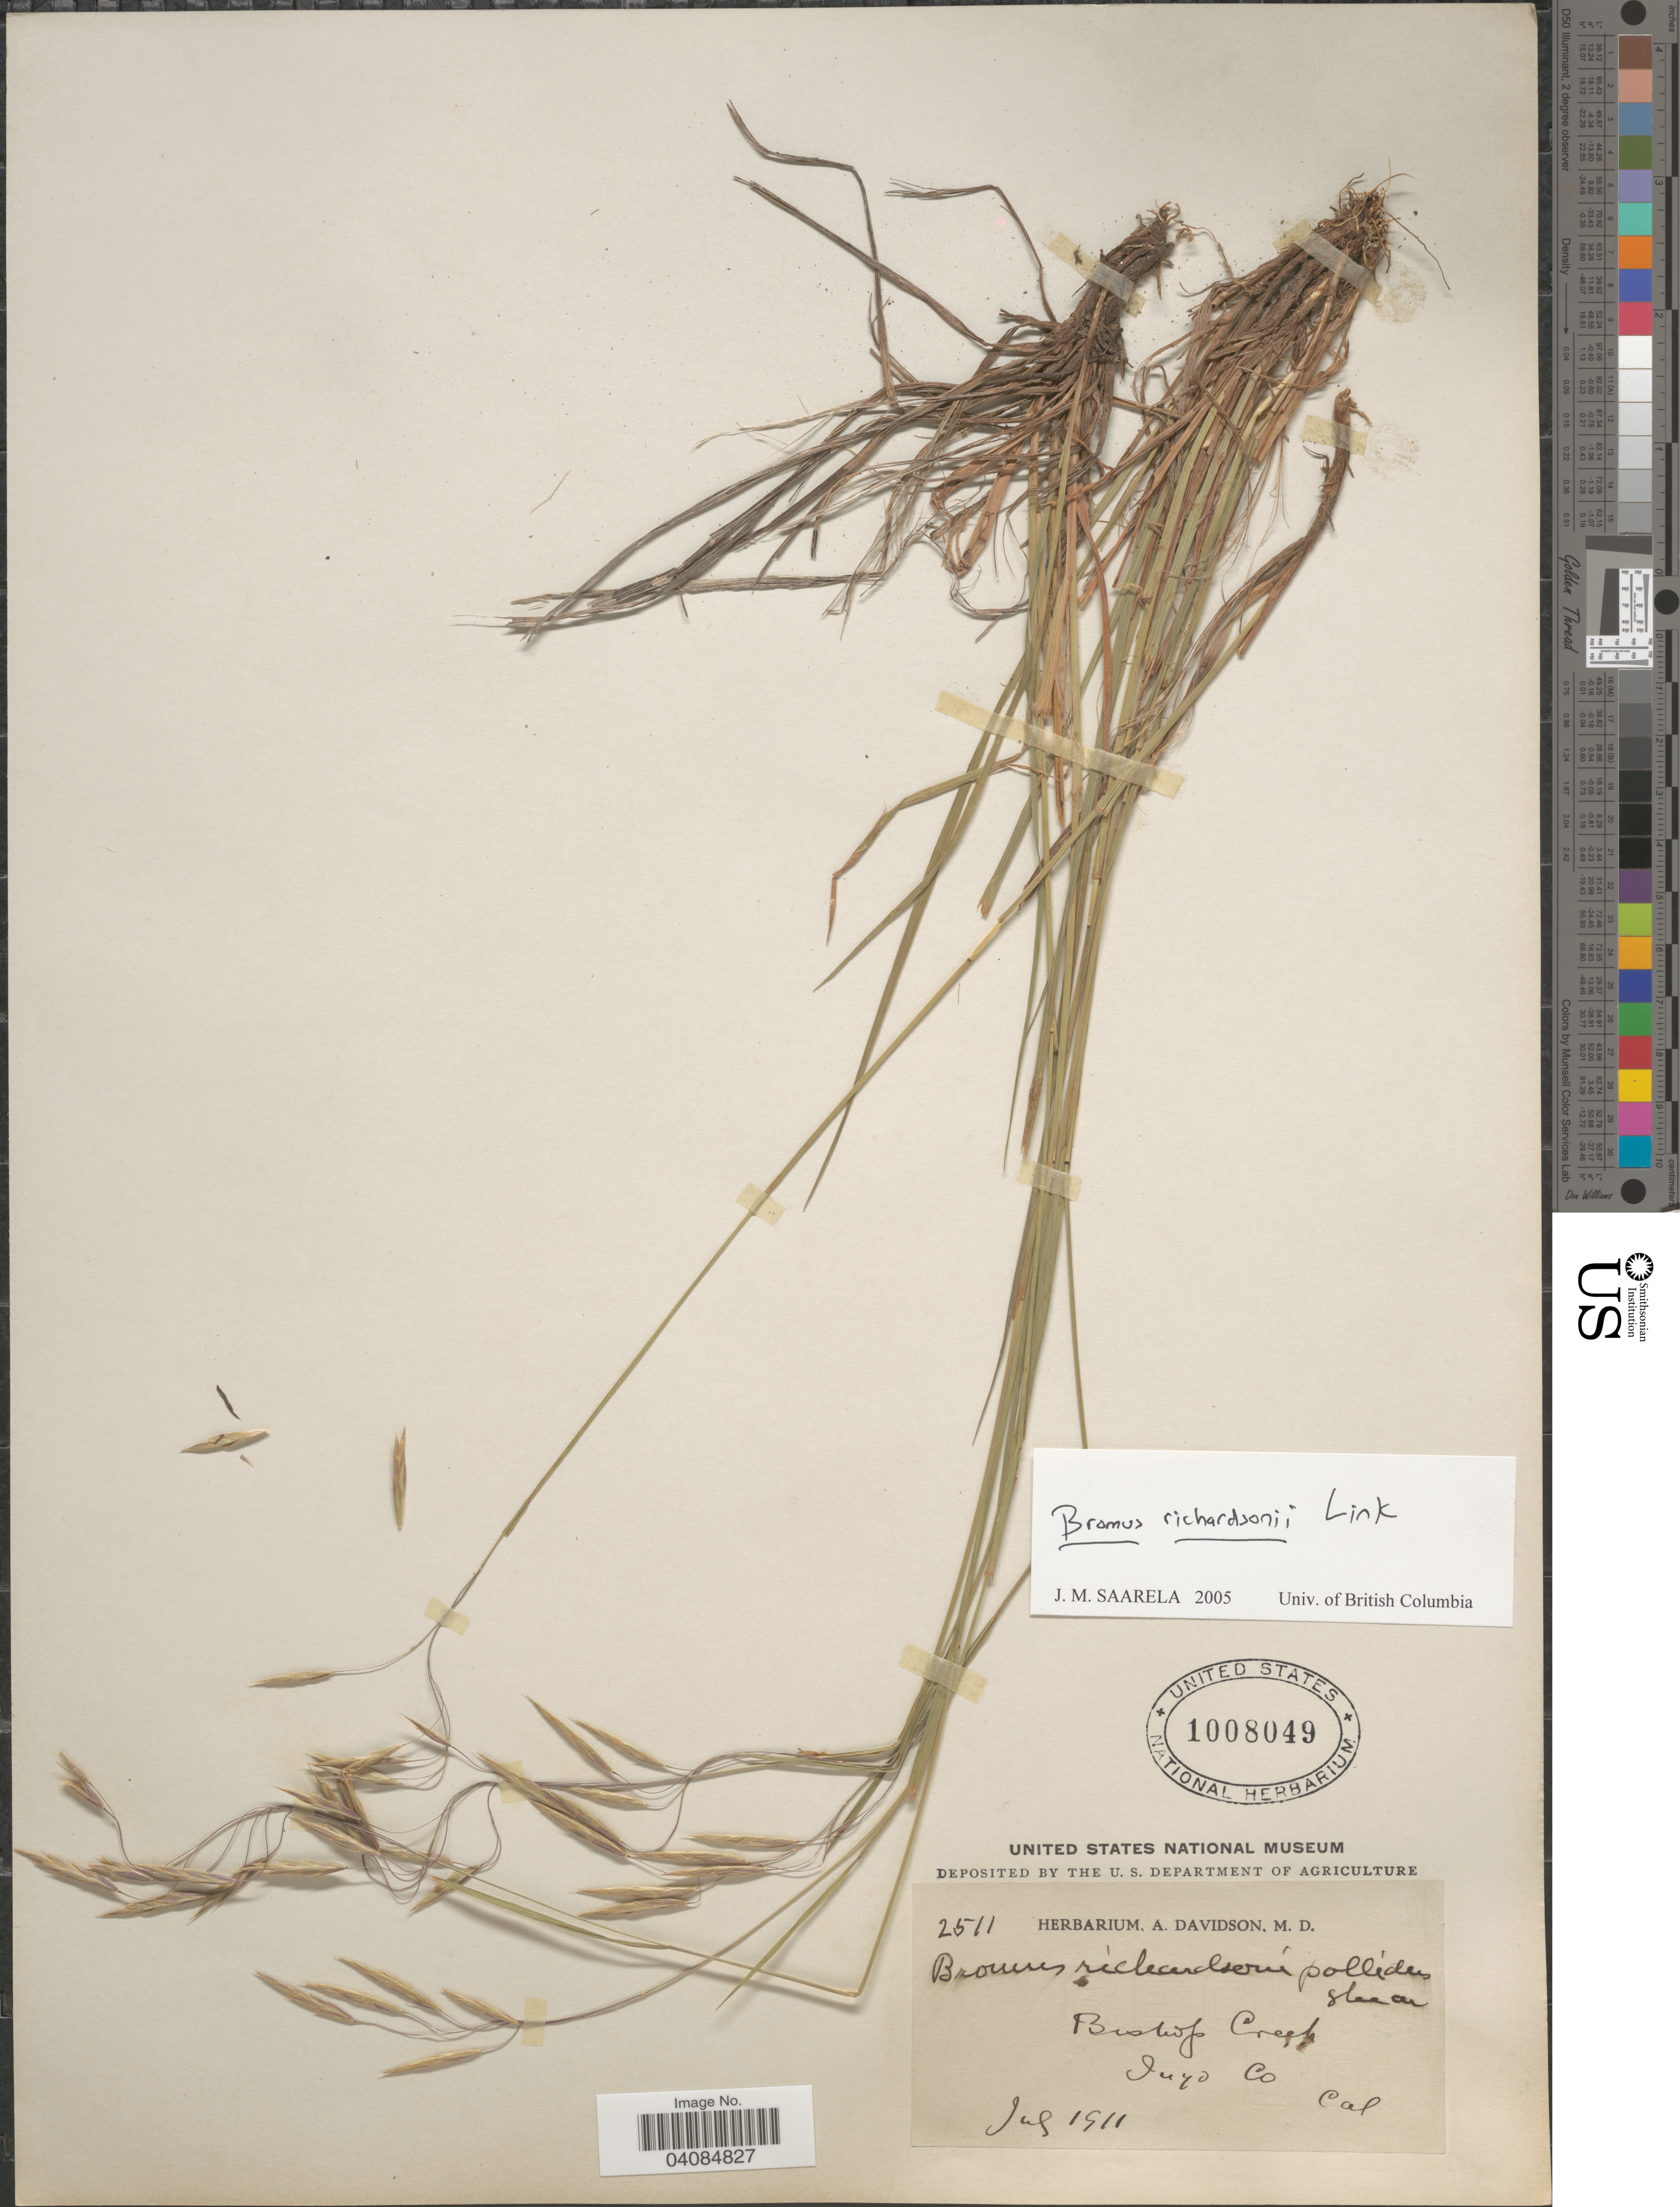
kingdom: Plantae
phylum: Tracheophyta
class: Liliopsida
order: Poales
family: Poaceae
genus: Bromus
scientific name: Bromus richardsonii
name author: Link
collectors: ex herb. A. Davidson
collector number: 2511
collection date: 1911-07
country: United States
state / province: California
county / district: Inyo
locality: Bishop Creek. Inyo Co.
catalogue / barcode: US 1008049